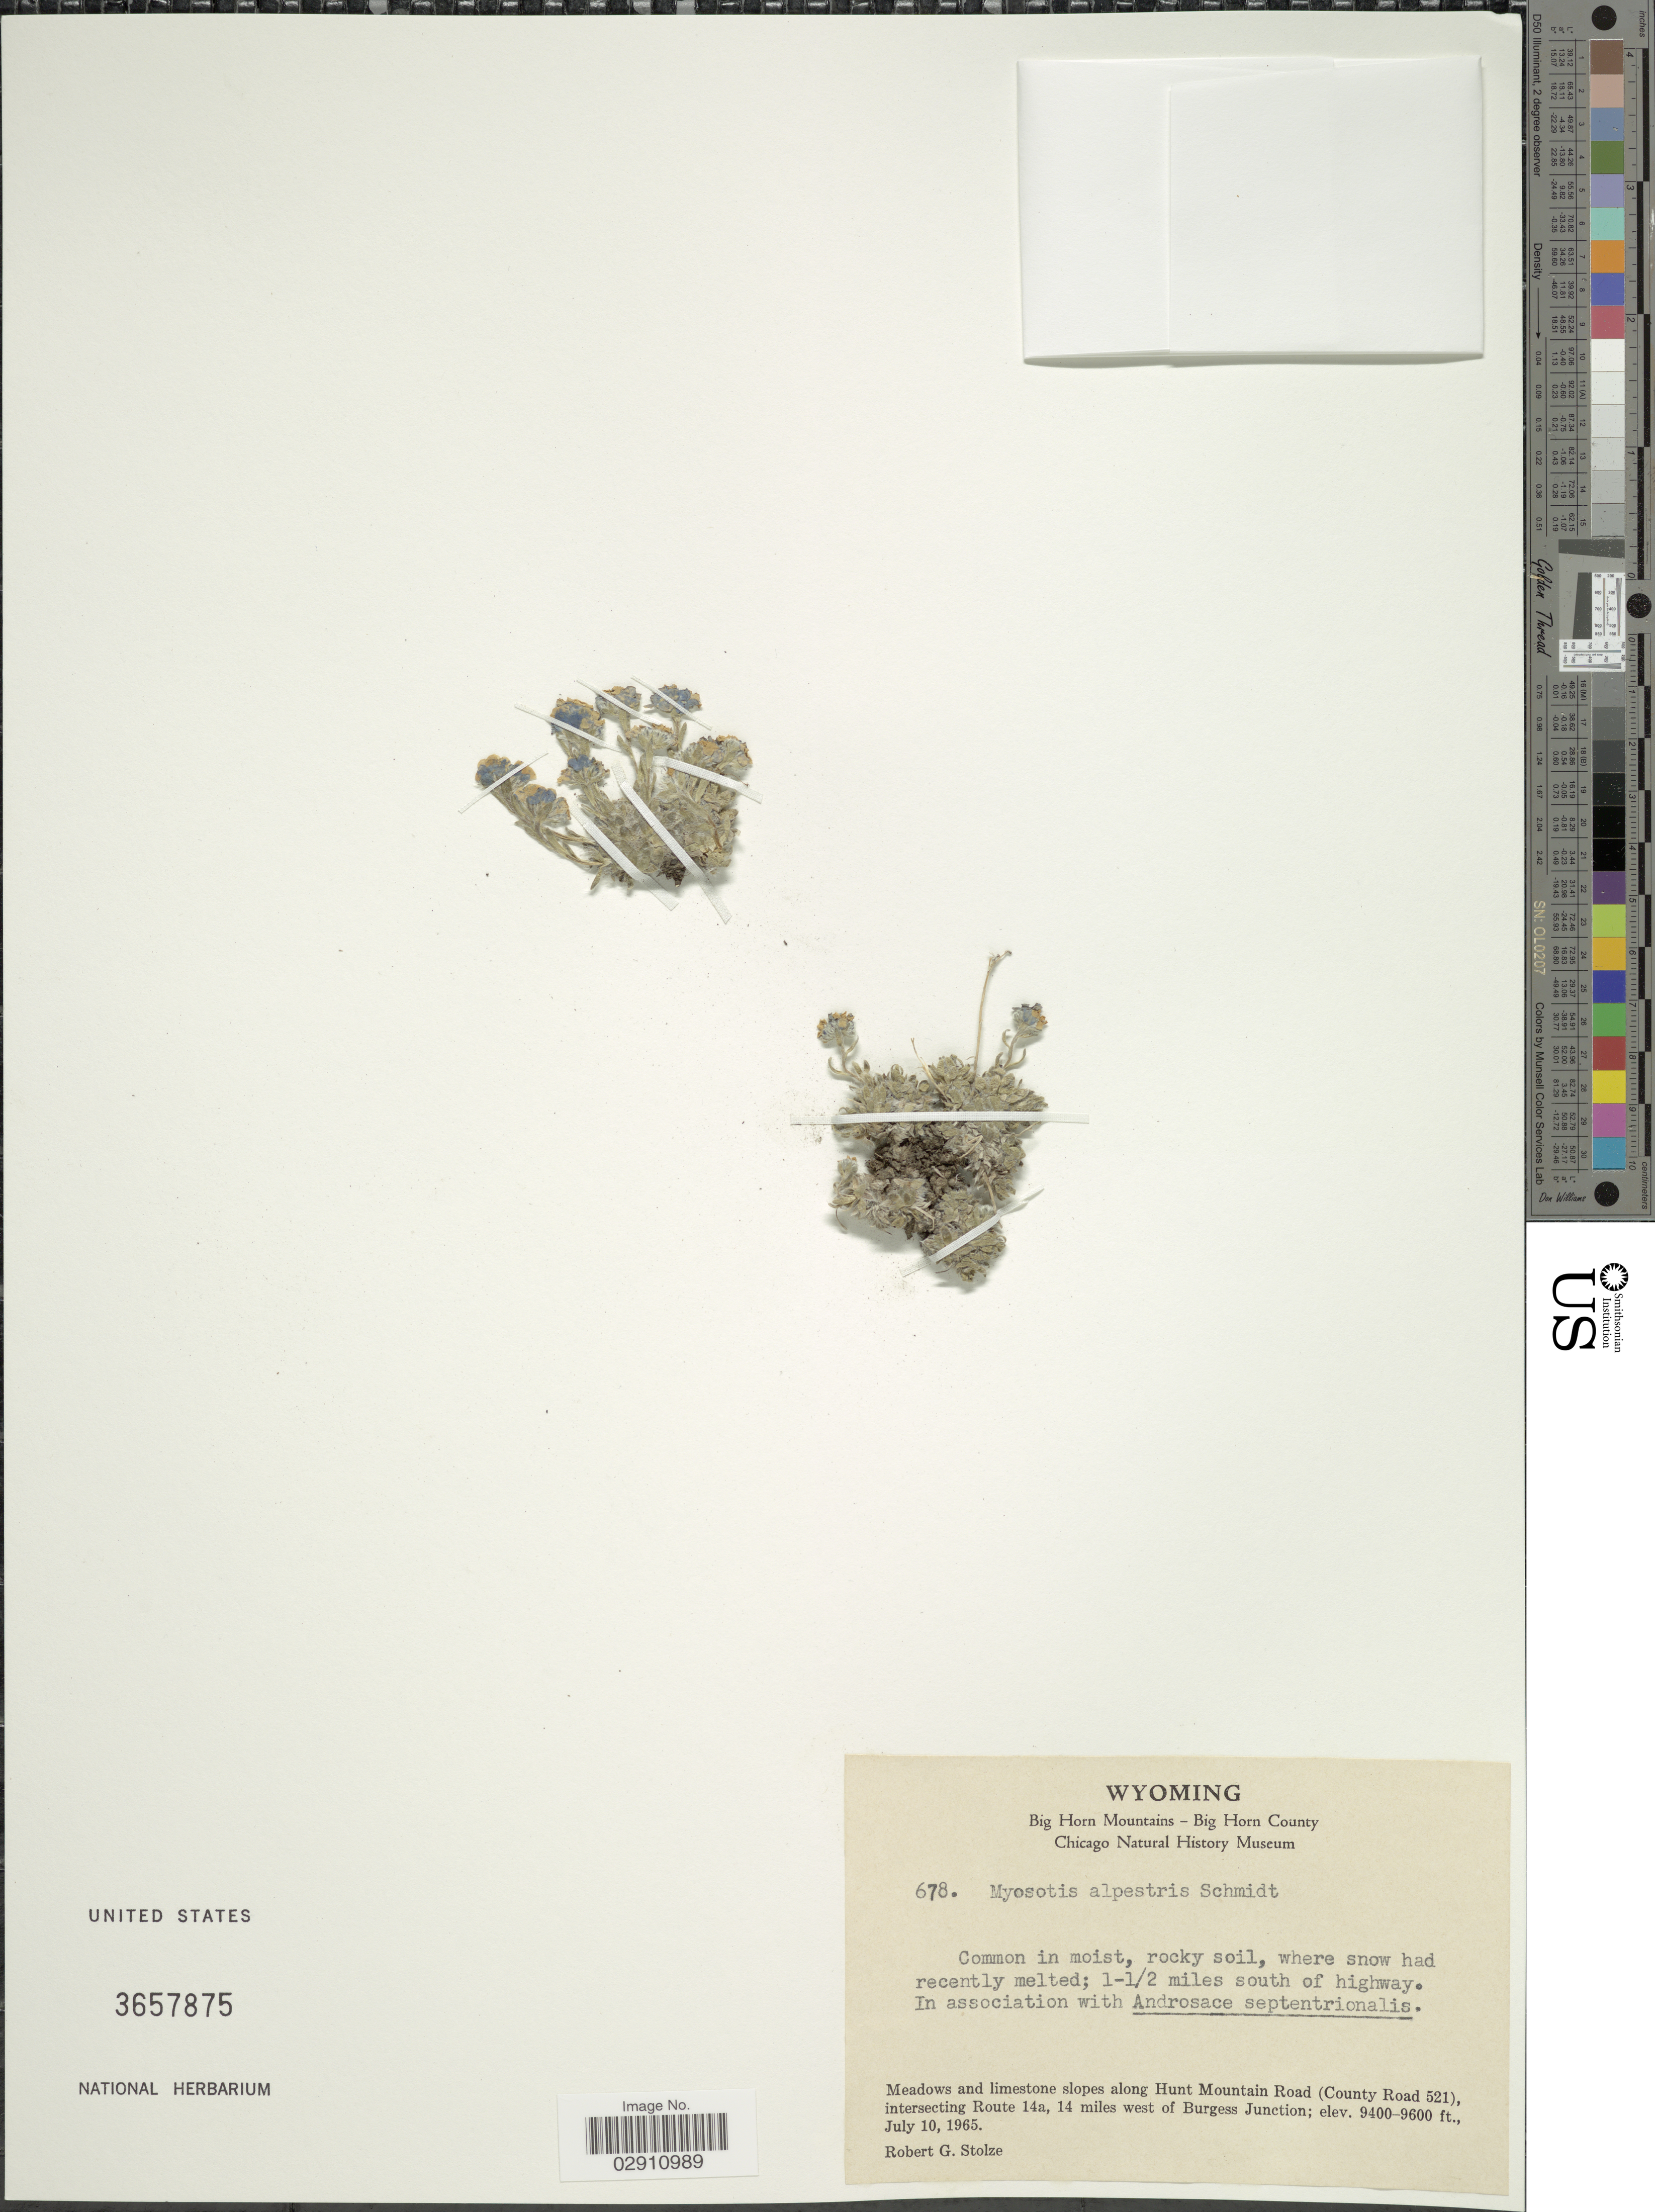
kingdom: Plantae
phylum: Tracheophyta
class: Magnoliopsida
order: Boraginales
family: Boraginaceae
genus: Myosotis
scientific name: Myosotis alpestris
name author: F.W. Schmidt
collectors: R. G. Stolze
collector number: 678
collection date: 1965-07-10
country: United States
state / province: Wyoming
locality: Big Horn Mountains- Big Horn County. 1-1/2 miles south of highway. Meadows and limestone slopes along Hunt Mountain Road (County Road 521), intersecting Route 14a, 14 miles west of Burgess Junction.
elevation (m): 2865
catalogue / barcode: US 3657875